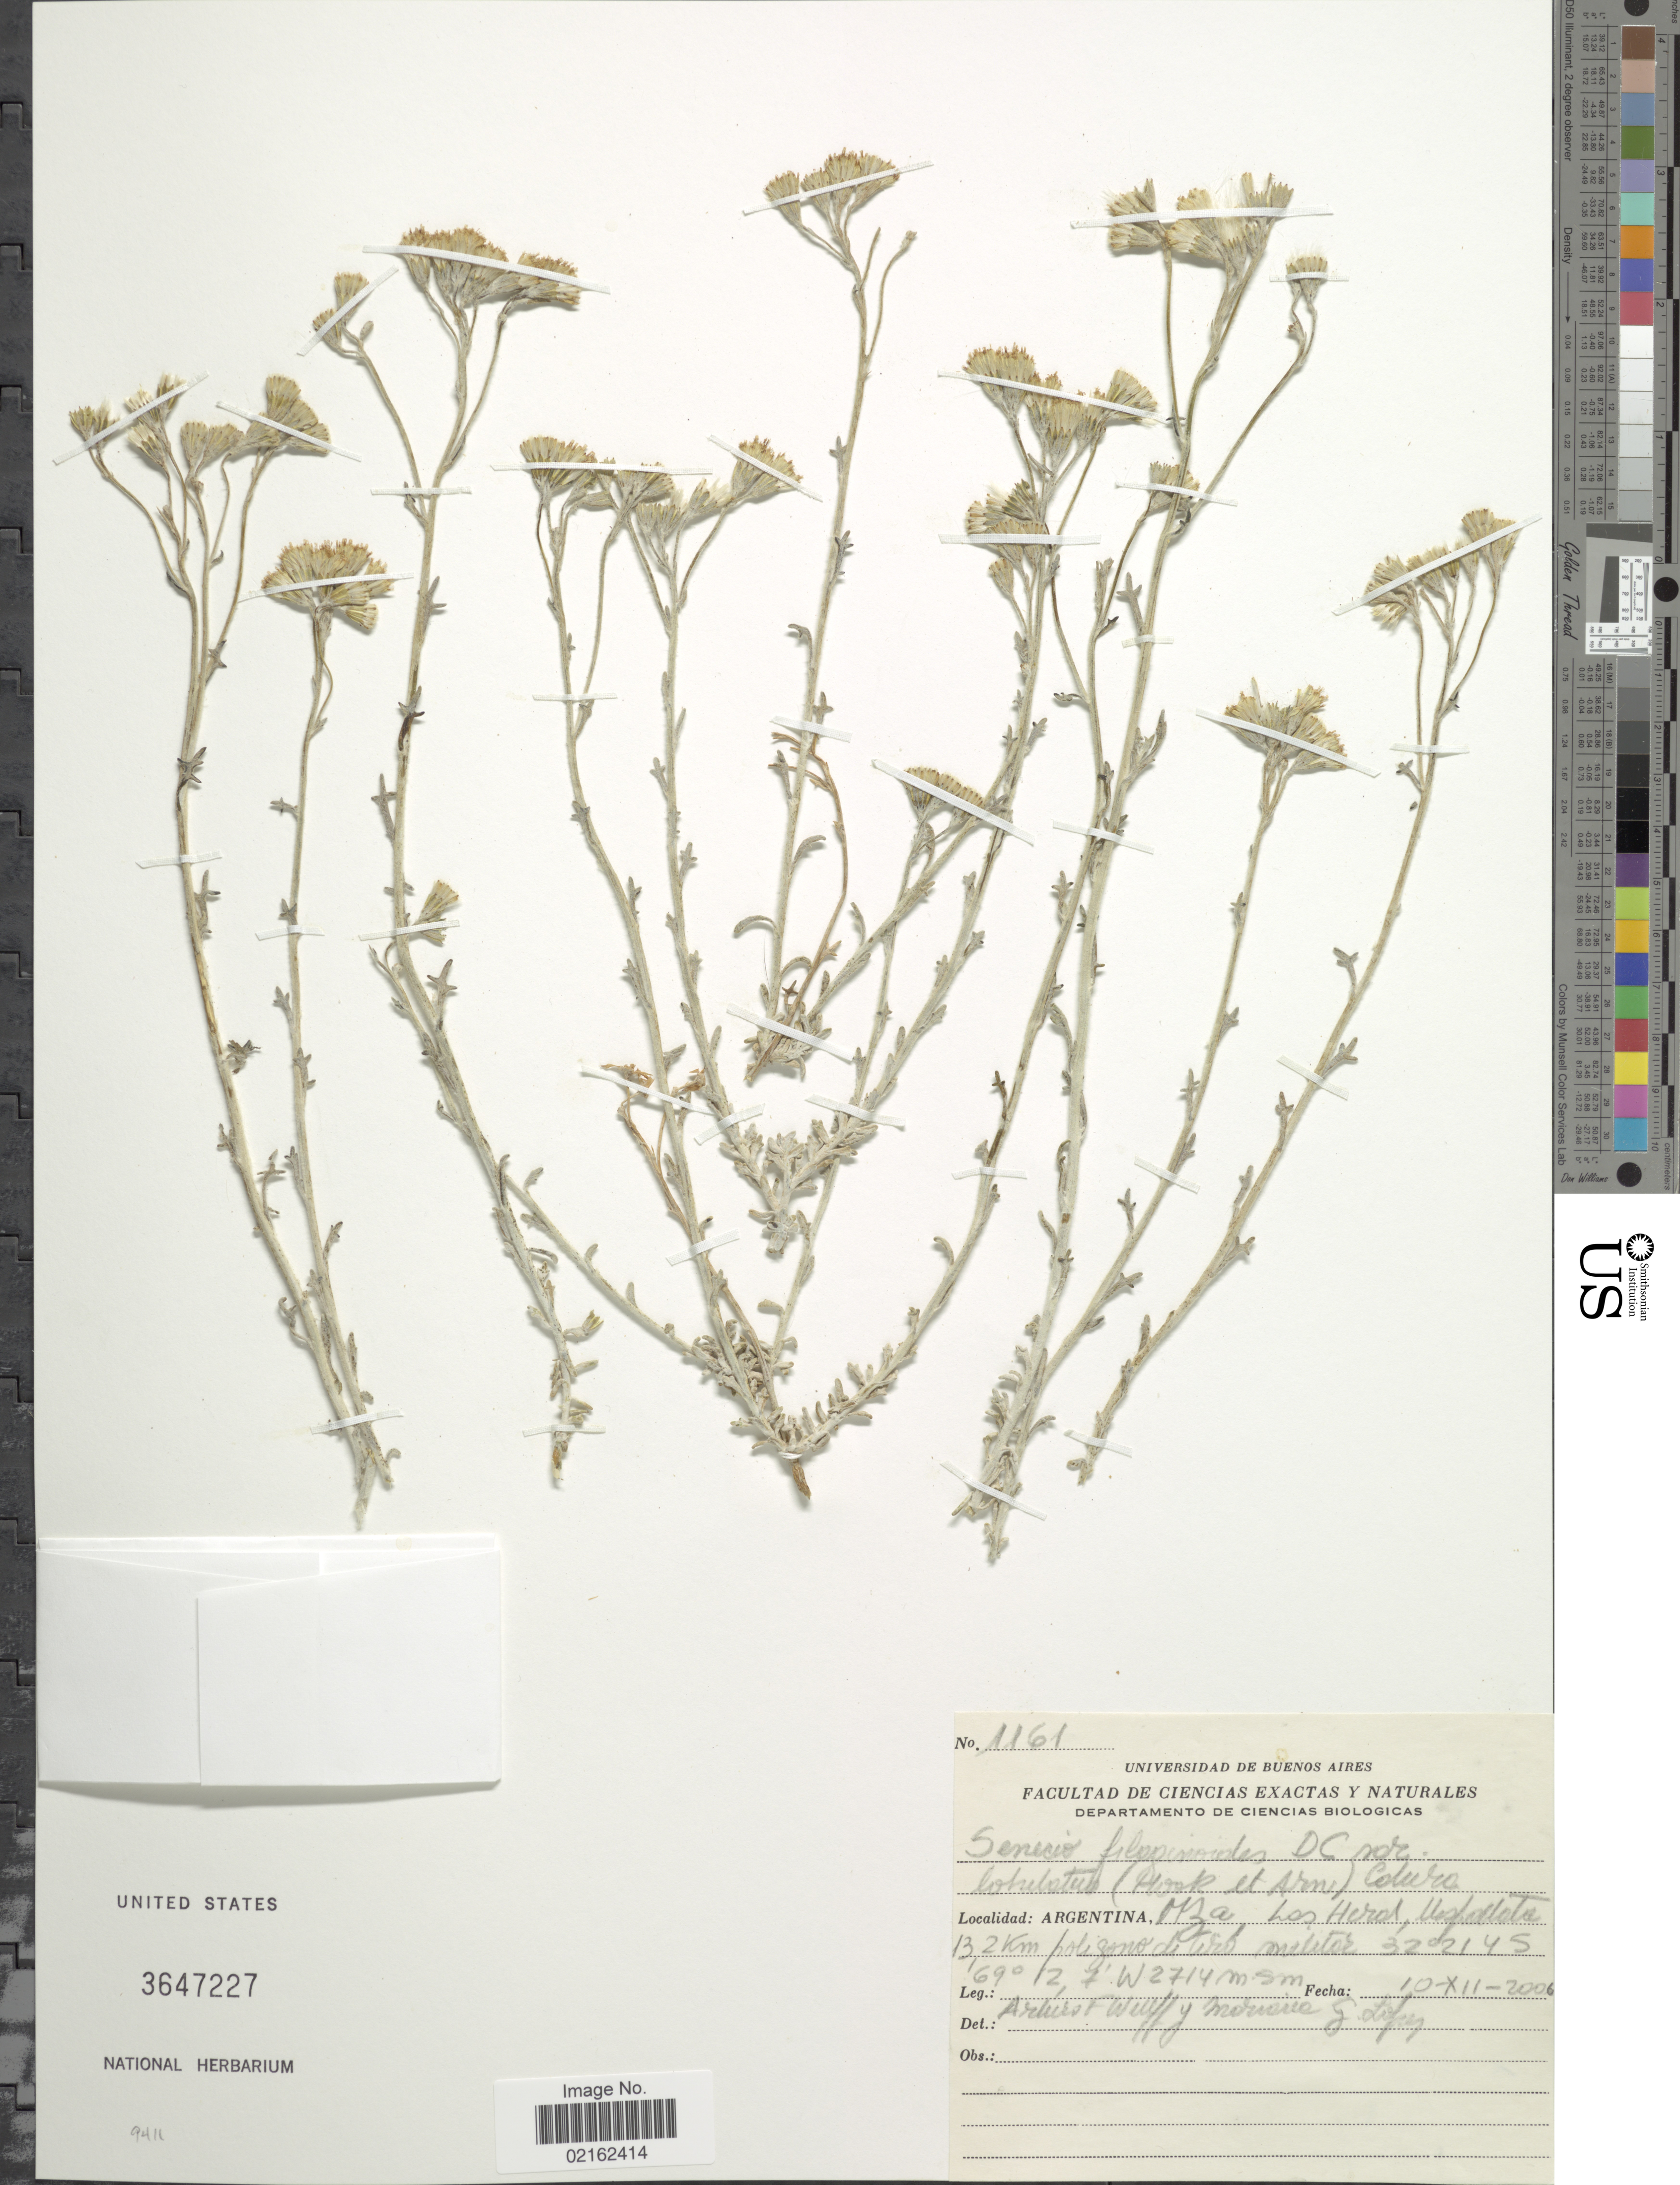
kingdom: Plantae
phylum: Tracheophyta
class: Magnoliopsida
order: Asterales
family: Asteraceae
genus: Senecio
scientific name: Senecio filaginoides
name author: DC.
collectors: A. Wulff & M. López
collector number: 1161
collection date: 2006-12-10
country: Argentina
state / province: Mendoza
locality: Los Heras, Uspalata, 13.2 km poligoro [interpreted]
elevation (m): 2714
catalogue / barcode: US 36472227